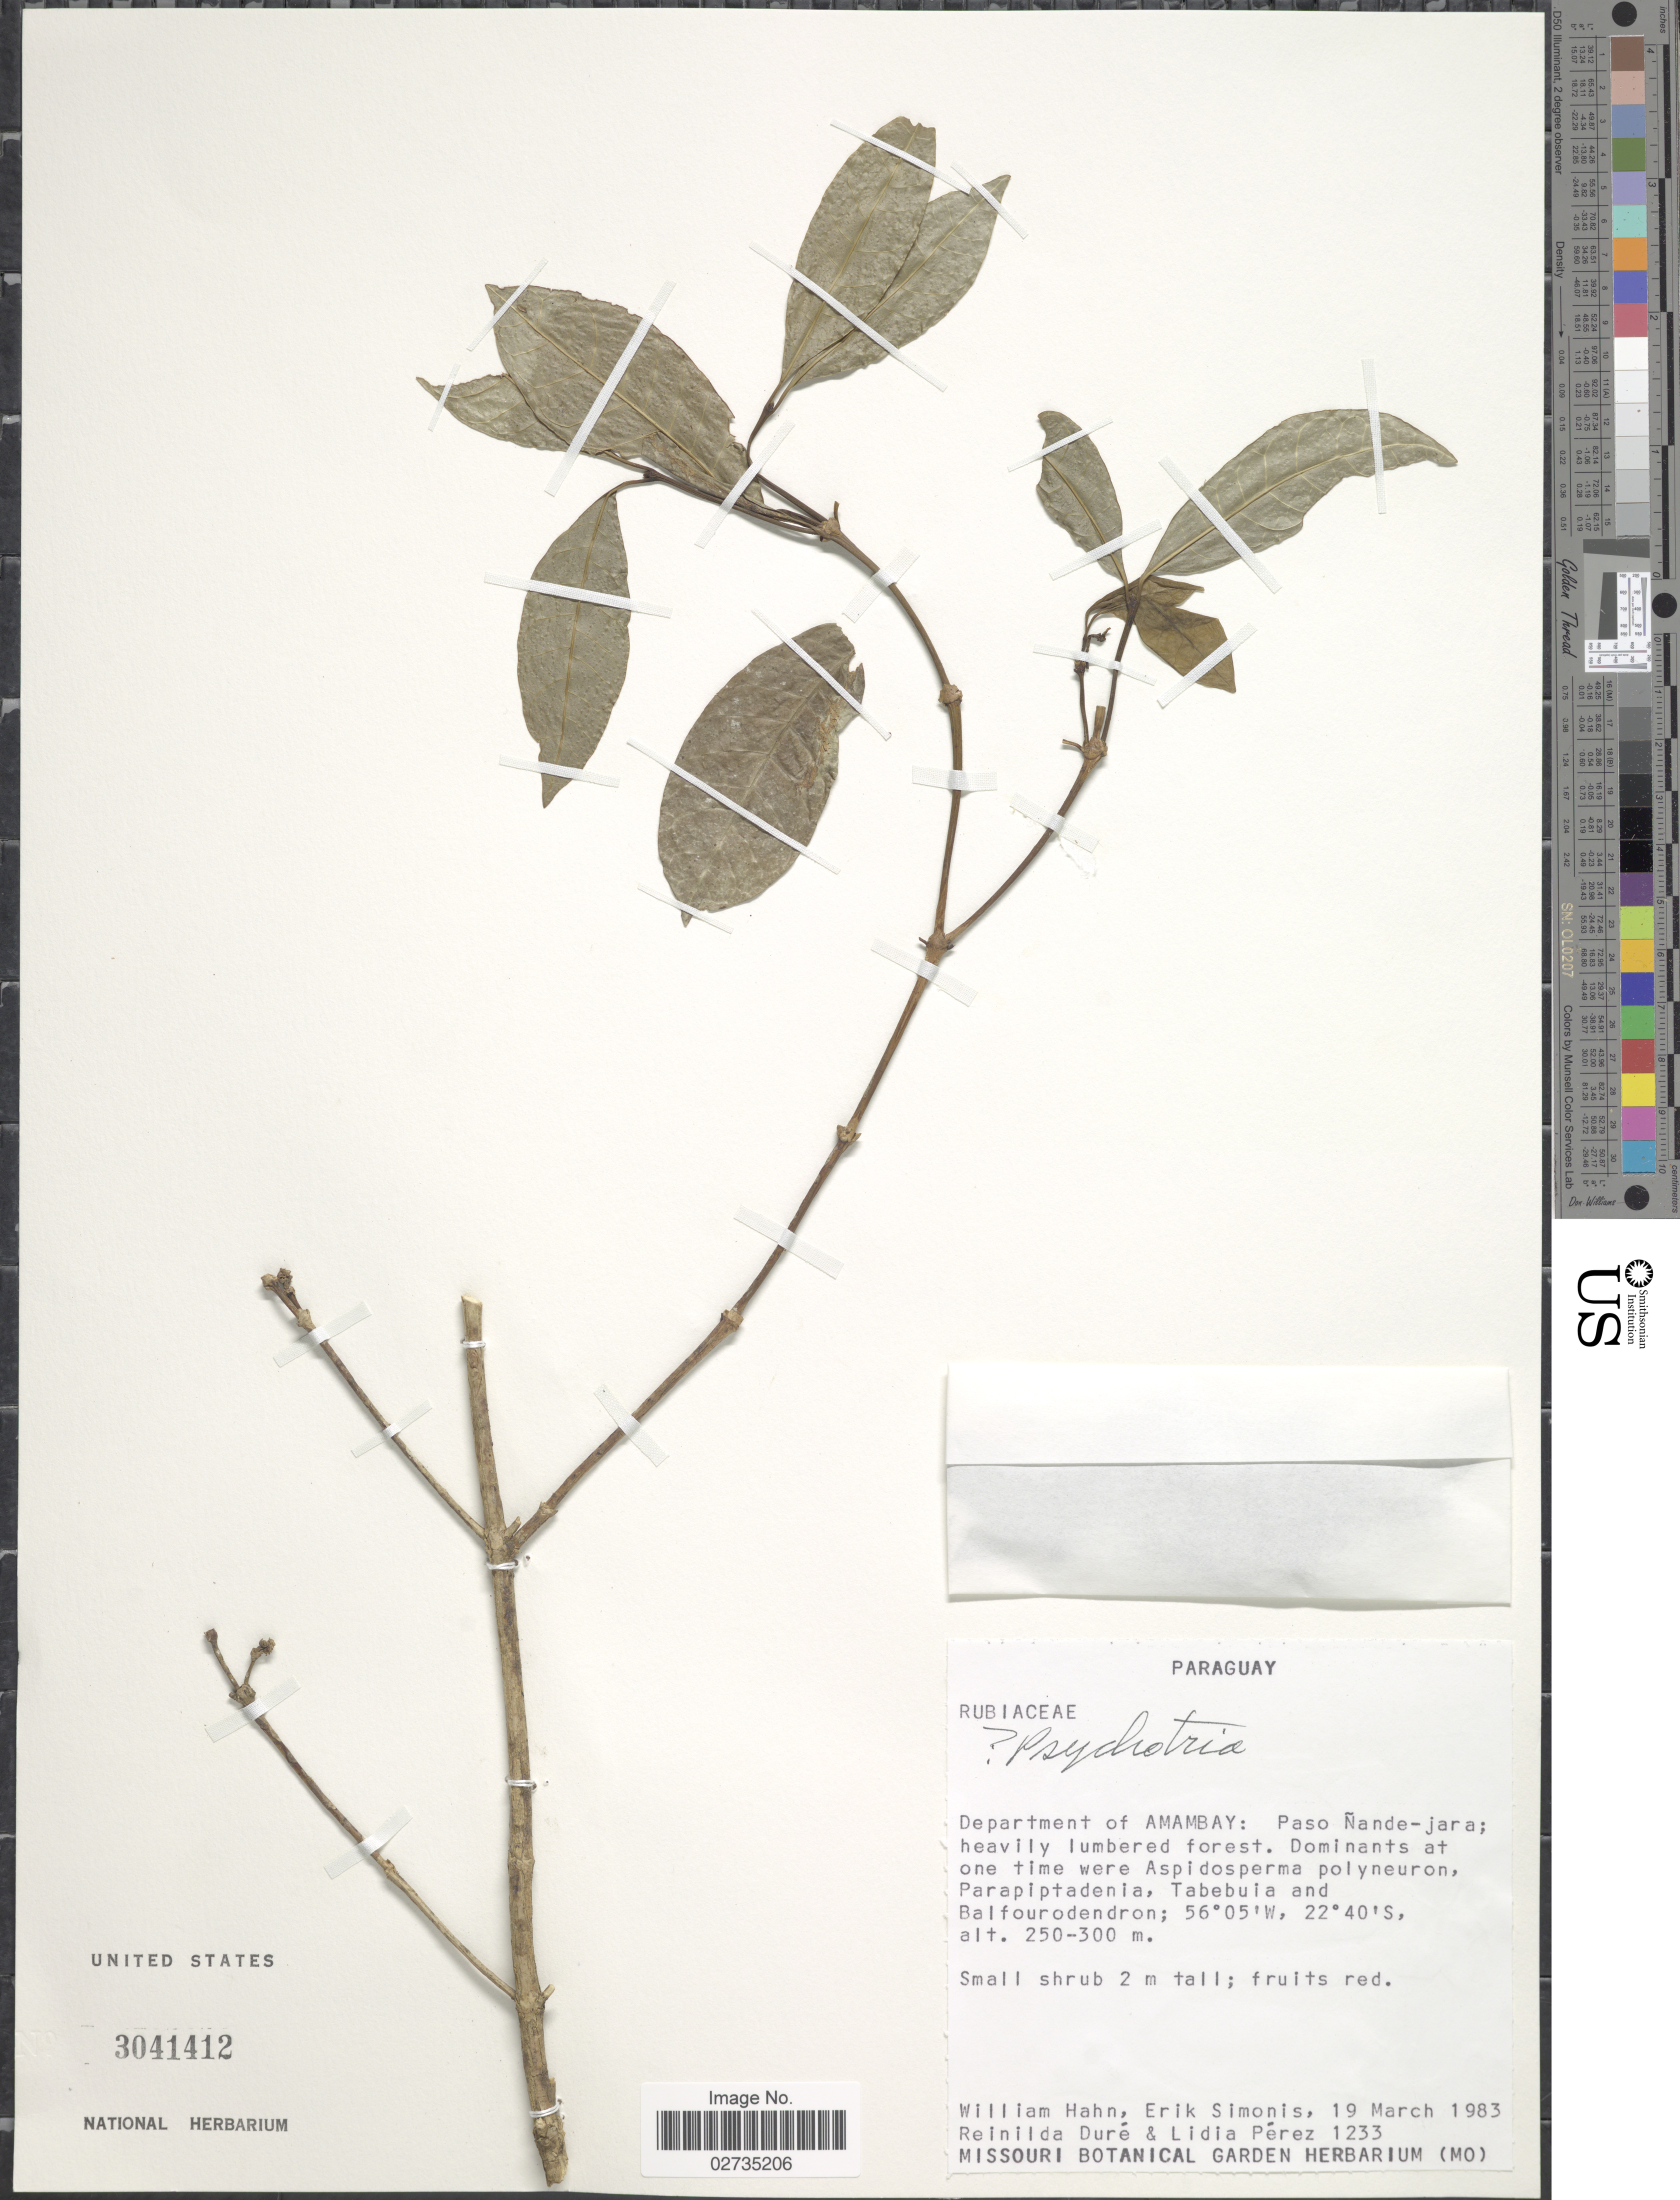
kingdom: Plantae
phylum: Tracheophyta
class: Magnoliopsida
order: Gentianales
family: Rubiaceae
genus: Psychotria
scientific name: Psychotria sp.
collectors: W. J. Hahn, E. Simonis, R. Duré & L. Pérez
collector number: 1233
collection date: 1983-03-19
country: Paraguay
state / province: Amambay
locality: Department of Amambay: paso Nande-jara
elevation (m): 250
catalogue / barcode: US 3041412